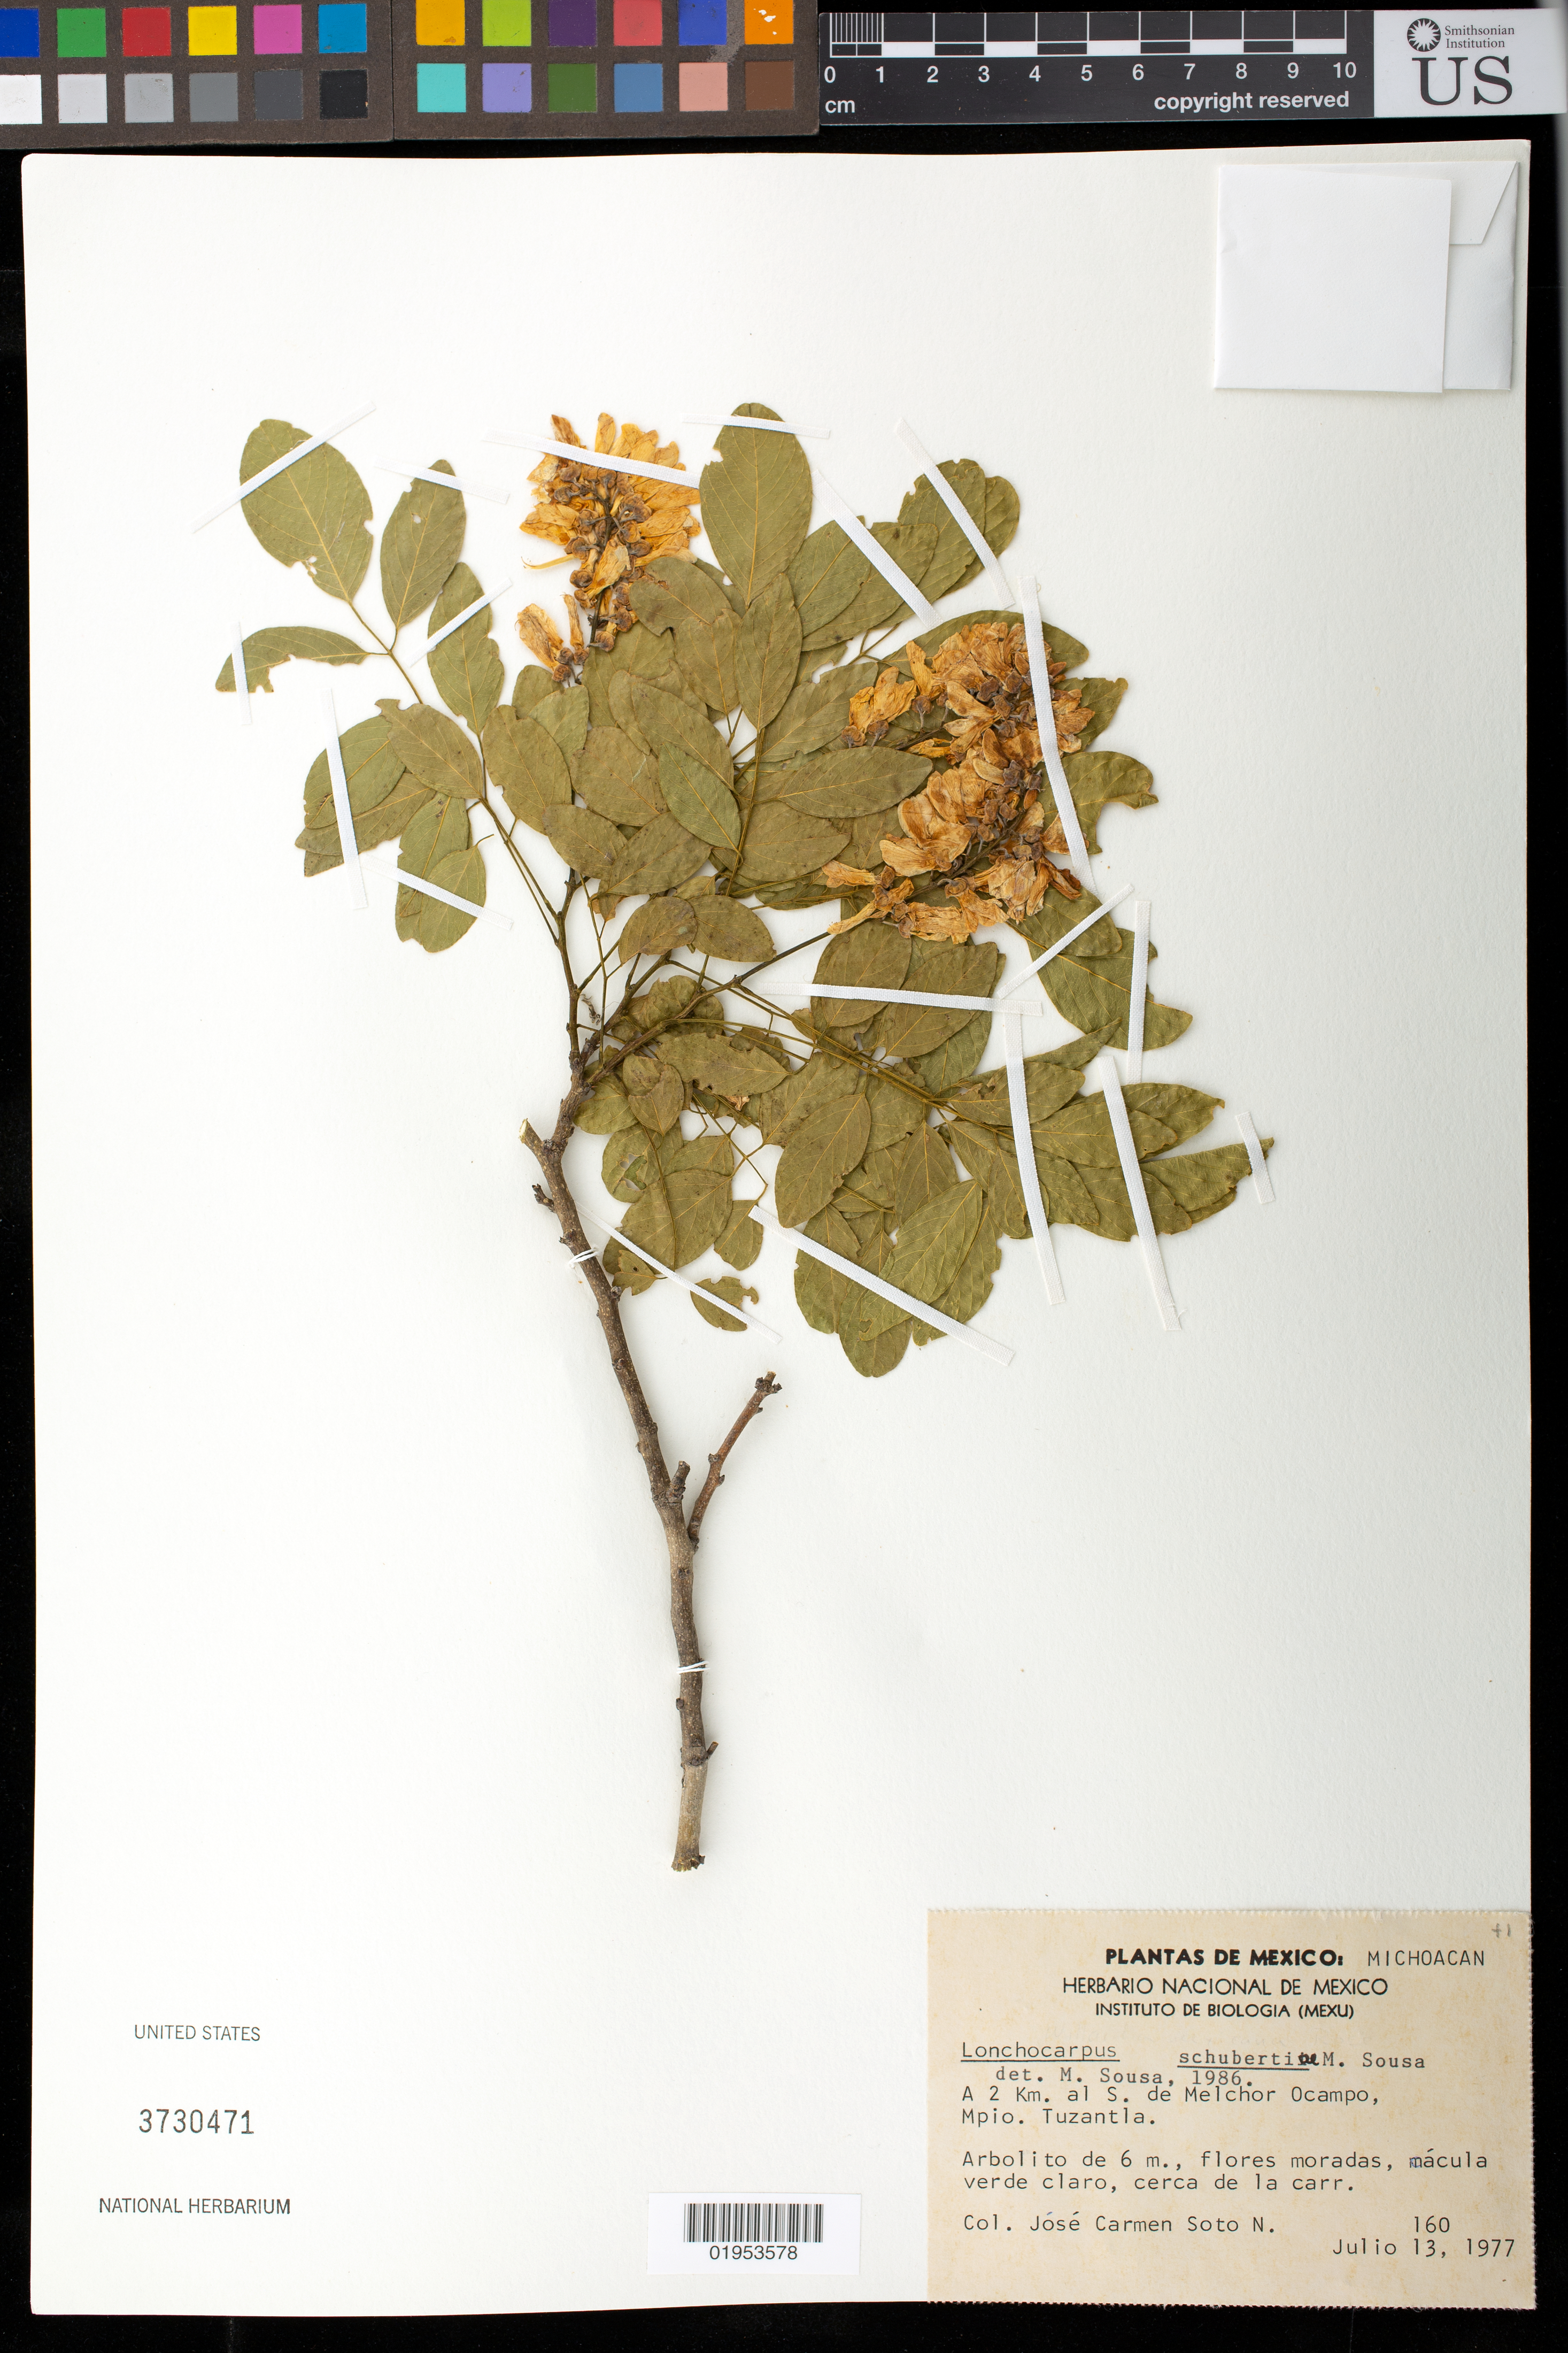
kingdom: Plantae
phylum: Tracheophyta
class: Magnoliopsida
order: Fabales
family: Fabaceae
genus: Lonchocarpus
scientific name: Lonchocarpus schubertiae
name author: M. Sousa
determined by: Sousa S., Mario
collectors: J. C. Soto Núñez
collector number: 160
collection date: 1977-07-13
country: Mexico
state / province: Michoacán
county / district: Tuzantla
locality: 2 km al S de Melchor Ocampo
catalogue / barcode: US 3730471